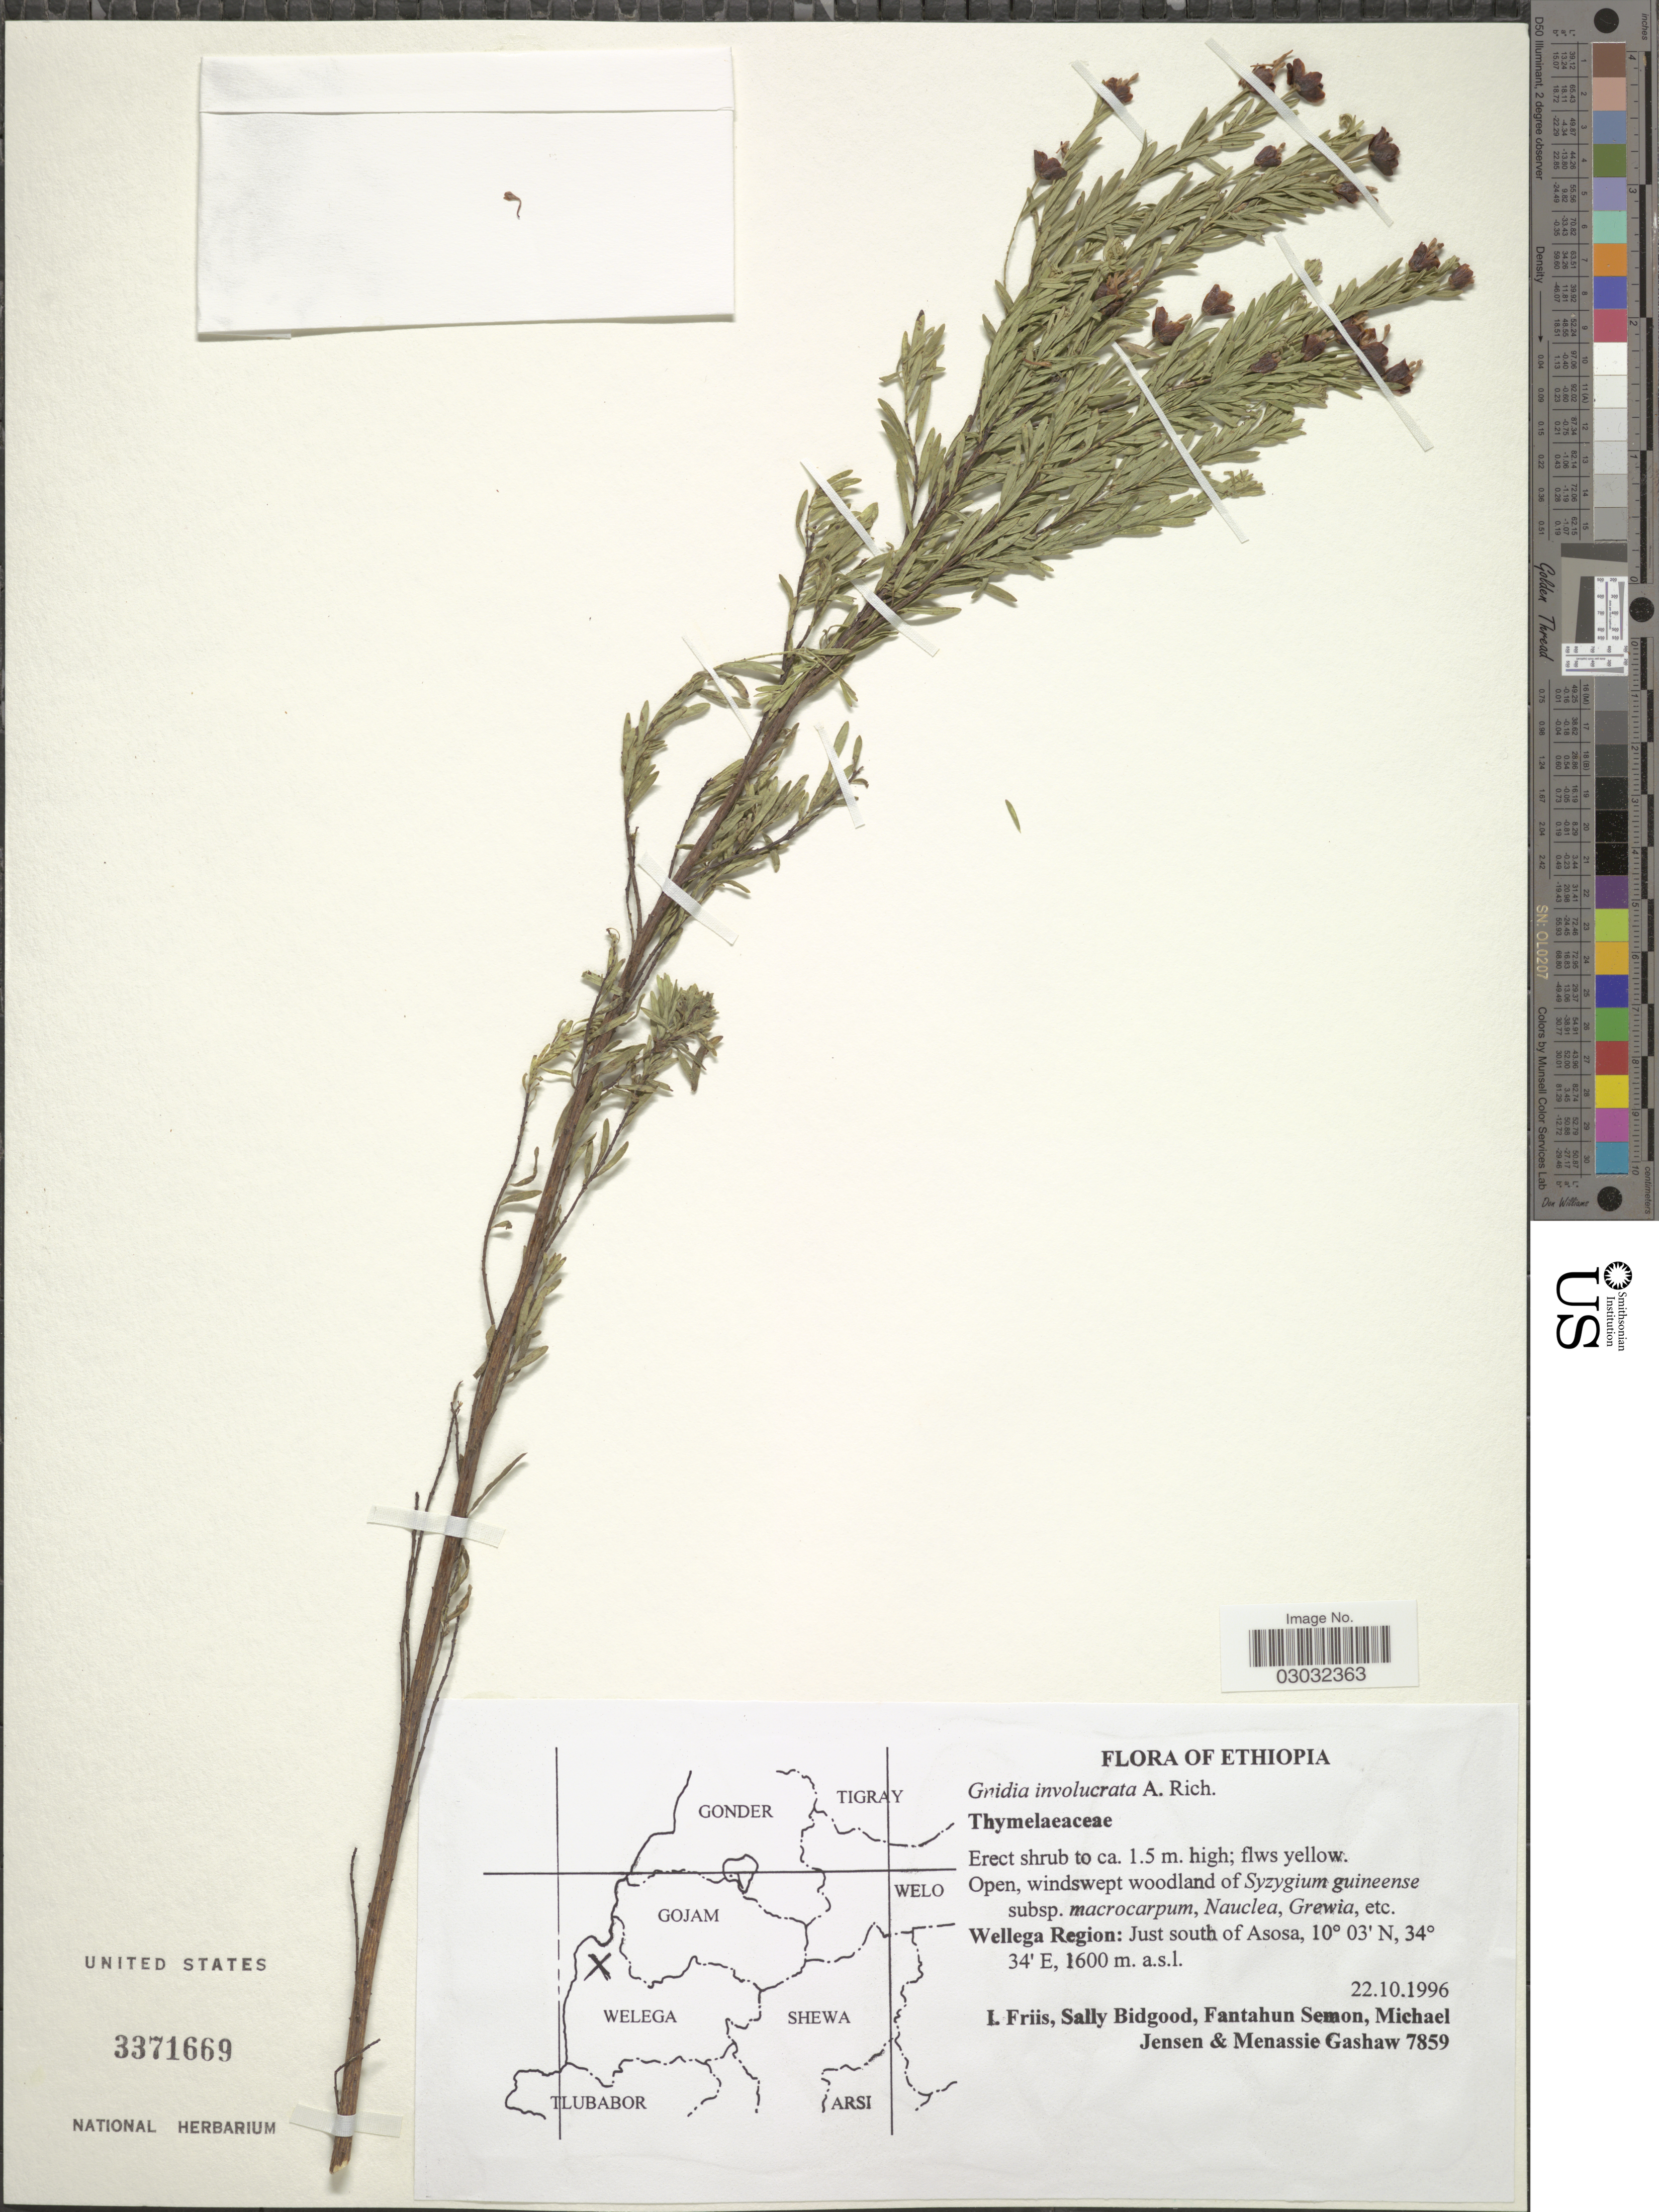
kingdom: Plantae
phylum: Tracheophyta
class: Magnoliopsida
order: Malvales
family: Thymelaeaceae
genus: Lasiosiphon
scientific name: Lasiosiphon involucratus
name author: (Steud. ex A. Rich.) Olaniyan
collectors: I. Friis, S. Bidgood, F. Semon, M. Jensen & M. Gashaw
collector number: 7859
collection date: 1996-10-22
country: Ethiopia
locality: Wellega Region: Just south of Asosa.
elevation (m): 1600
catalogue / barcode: US 3371669